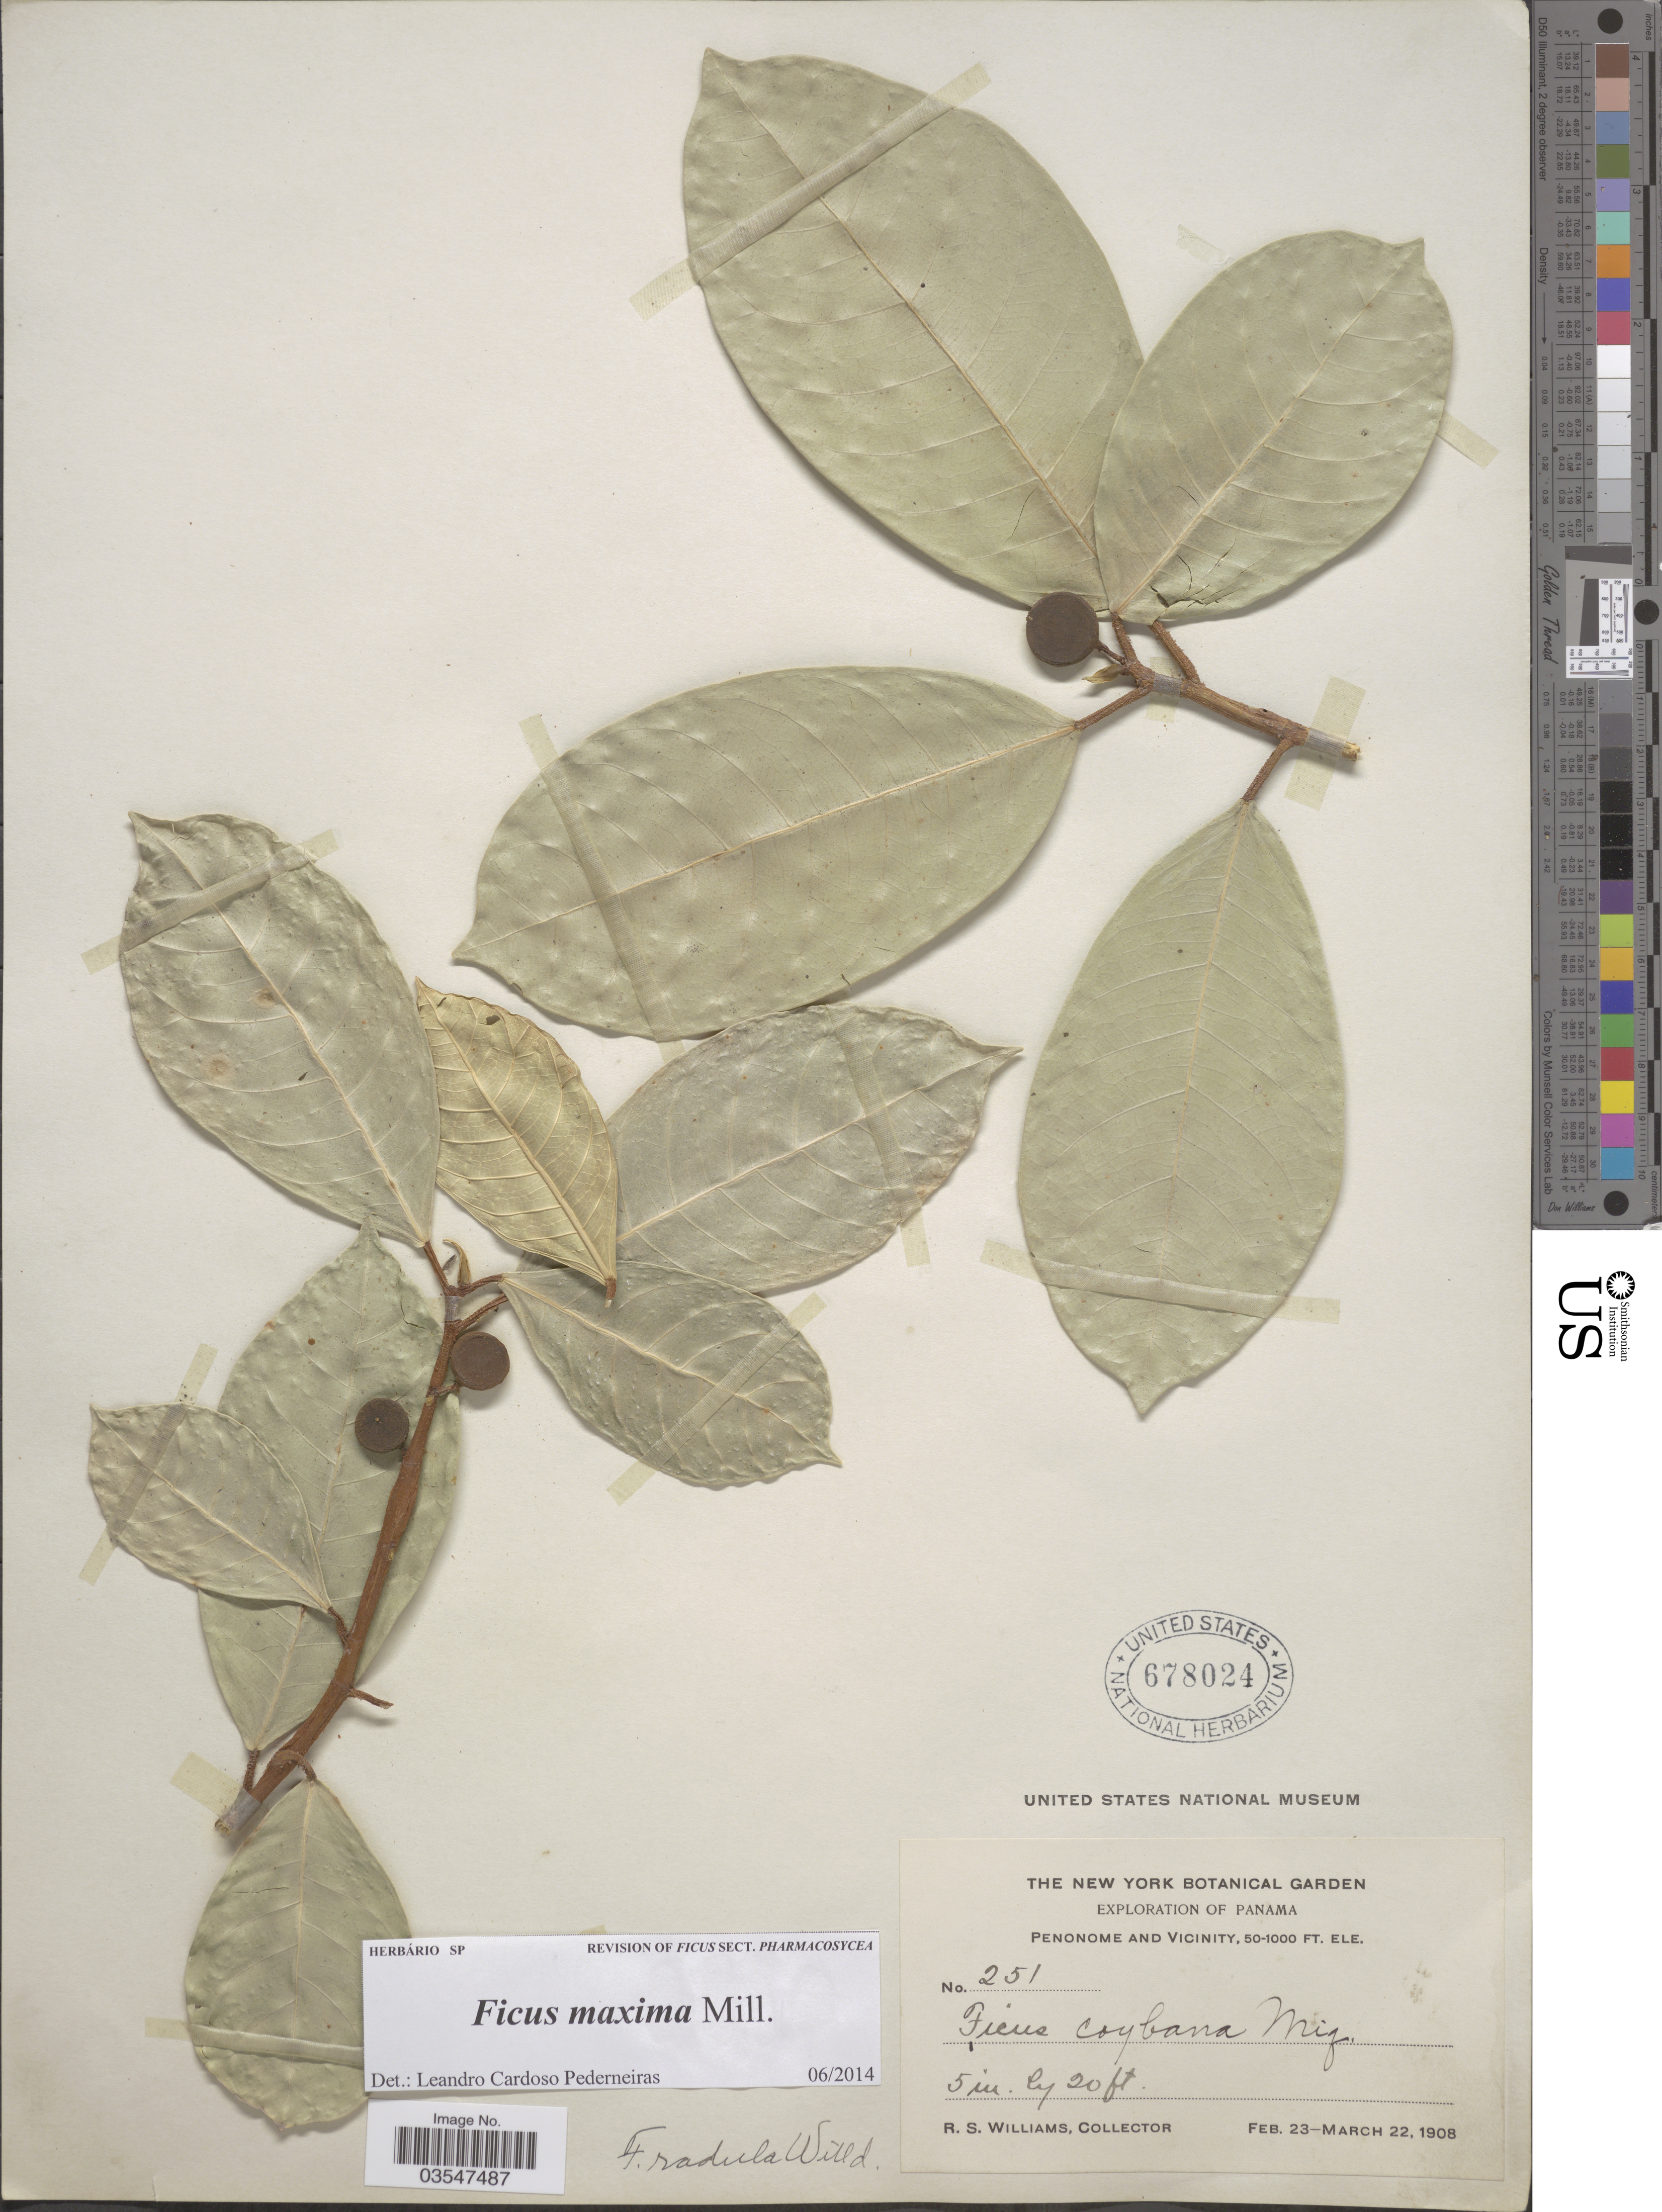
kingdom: Plantae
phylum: Tracheophyta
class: Magnoliopsida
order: Rosales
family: Moraceae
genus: Ficus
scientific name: Ficus maxima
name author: Mill.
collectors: R. S. Williams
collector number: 251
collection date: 1908-02-23/1908-03-22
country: Panama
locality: Penonome and vicinity.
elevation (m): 15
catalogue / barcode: US 678024